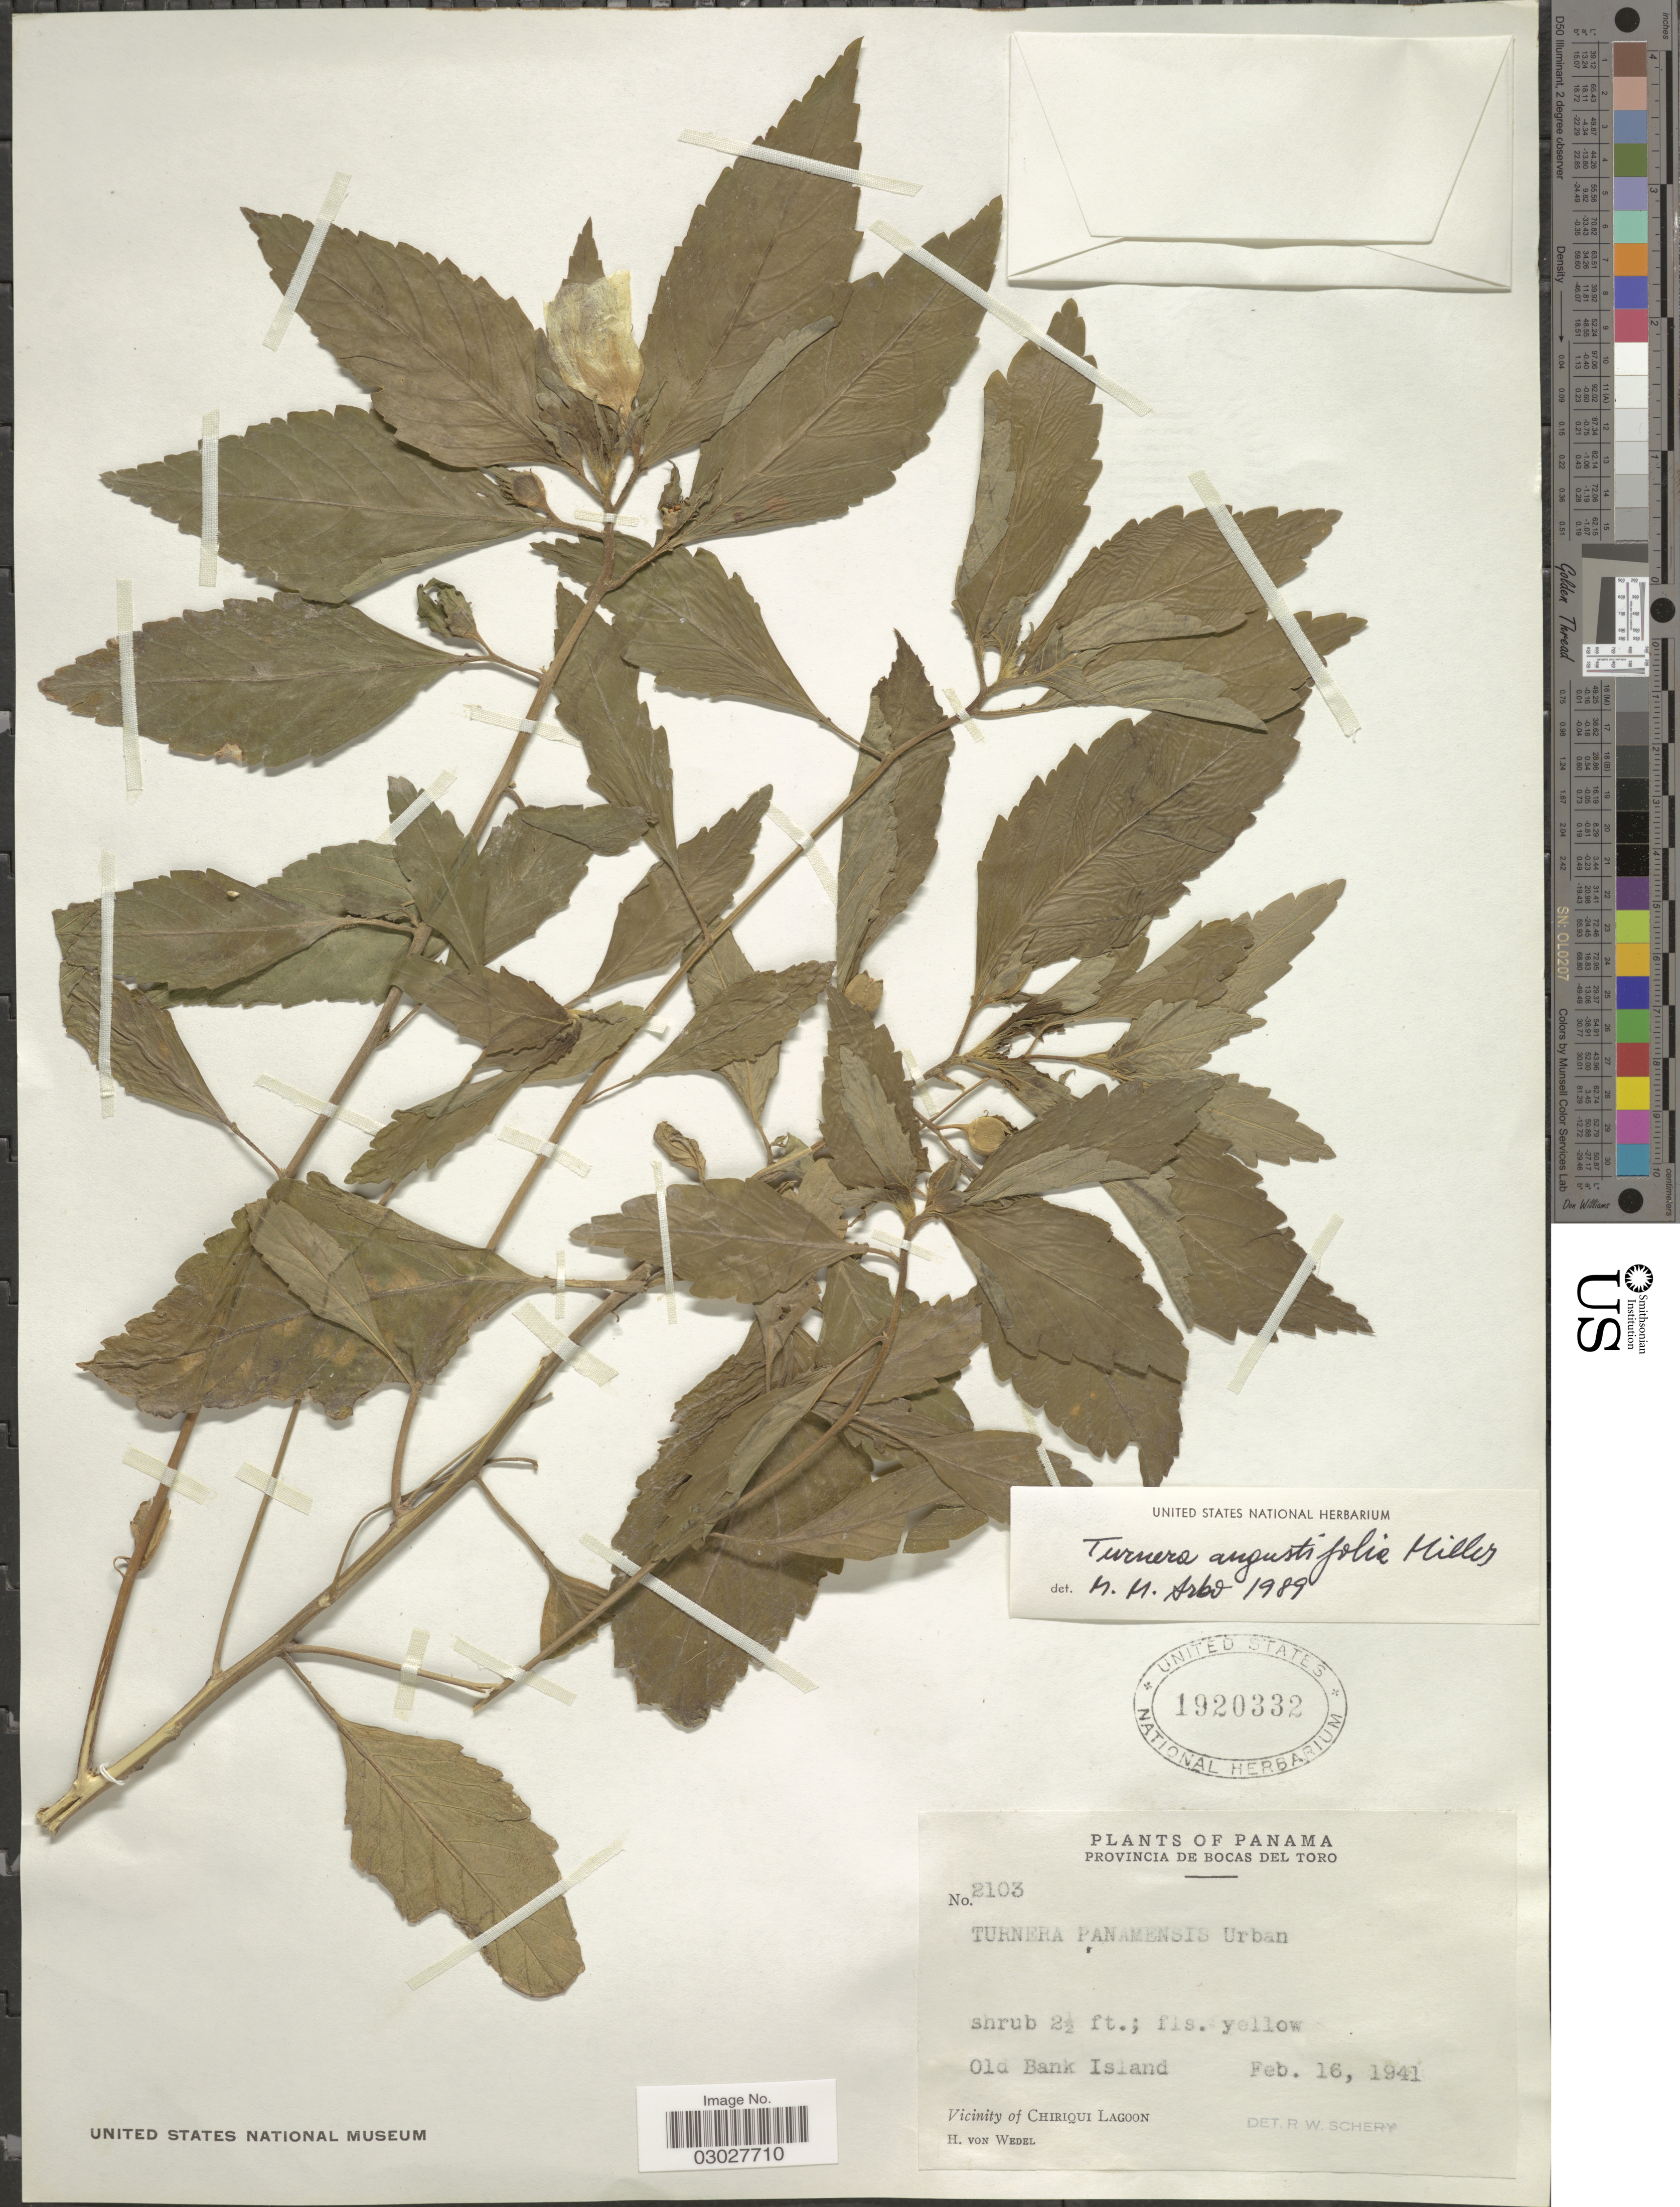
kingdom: Plantae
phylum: Tracheophyta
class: Magnoliopsida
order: Malpighiales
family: Turneraceae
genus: Turnera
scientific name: Turnera angustifolia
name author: Mill.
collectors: H. von Wedel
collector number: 2103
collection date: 1941-02-16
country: Panama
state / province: Bocas del Toro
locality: Old Bank Island. Vicinity of Chiriqui Lagoon.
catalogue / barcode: US 1920332